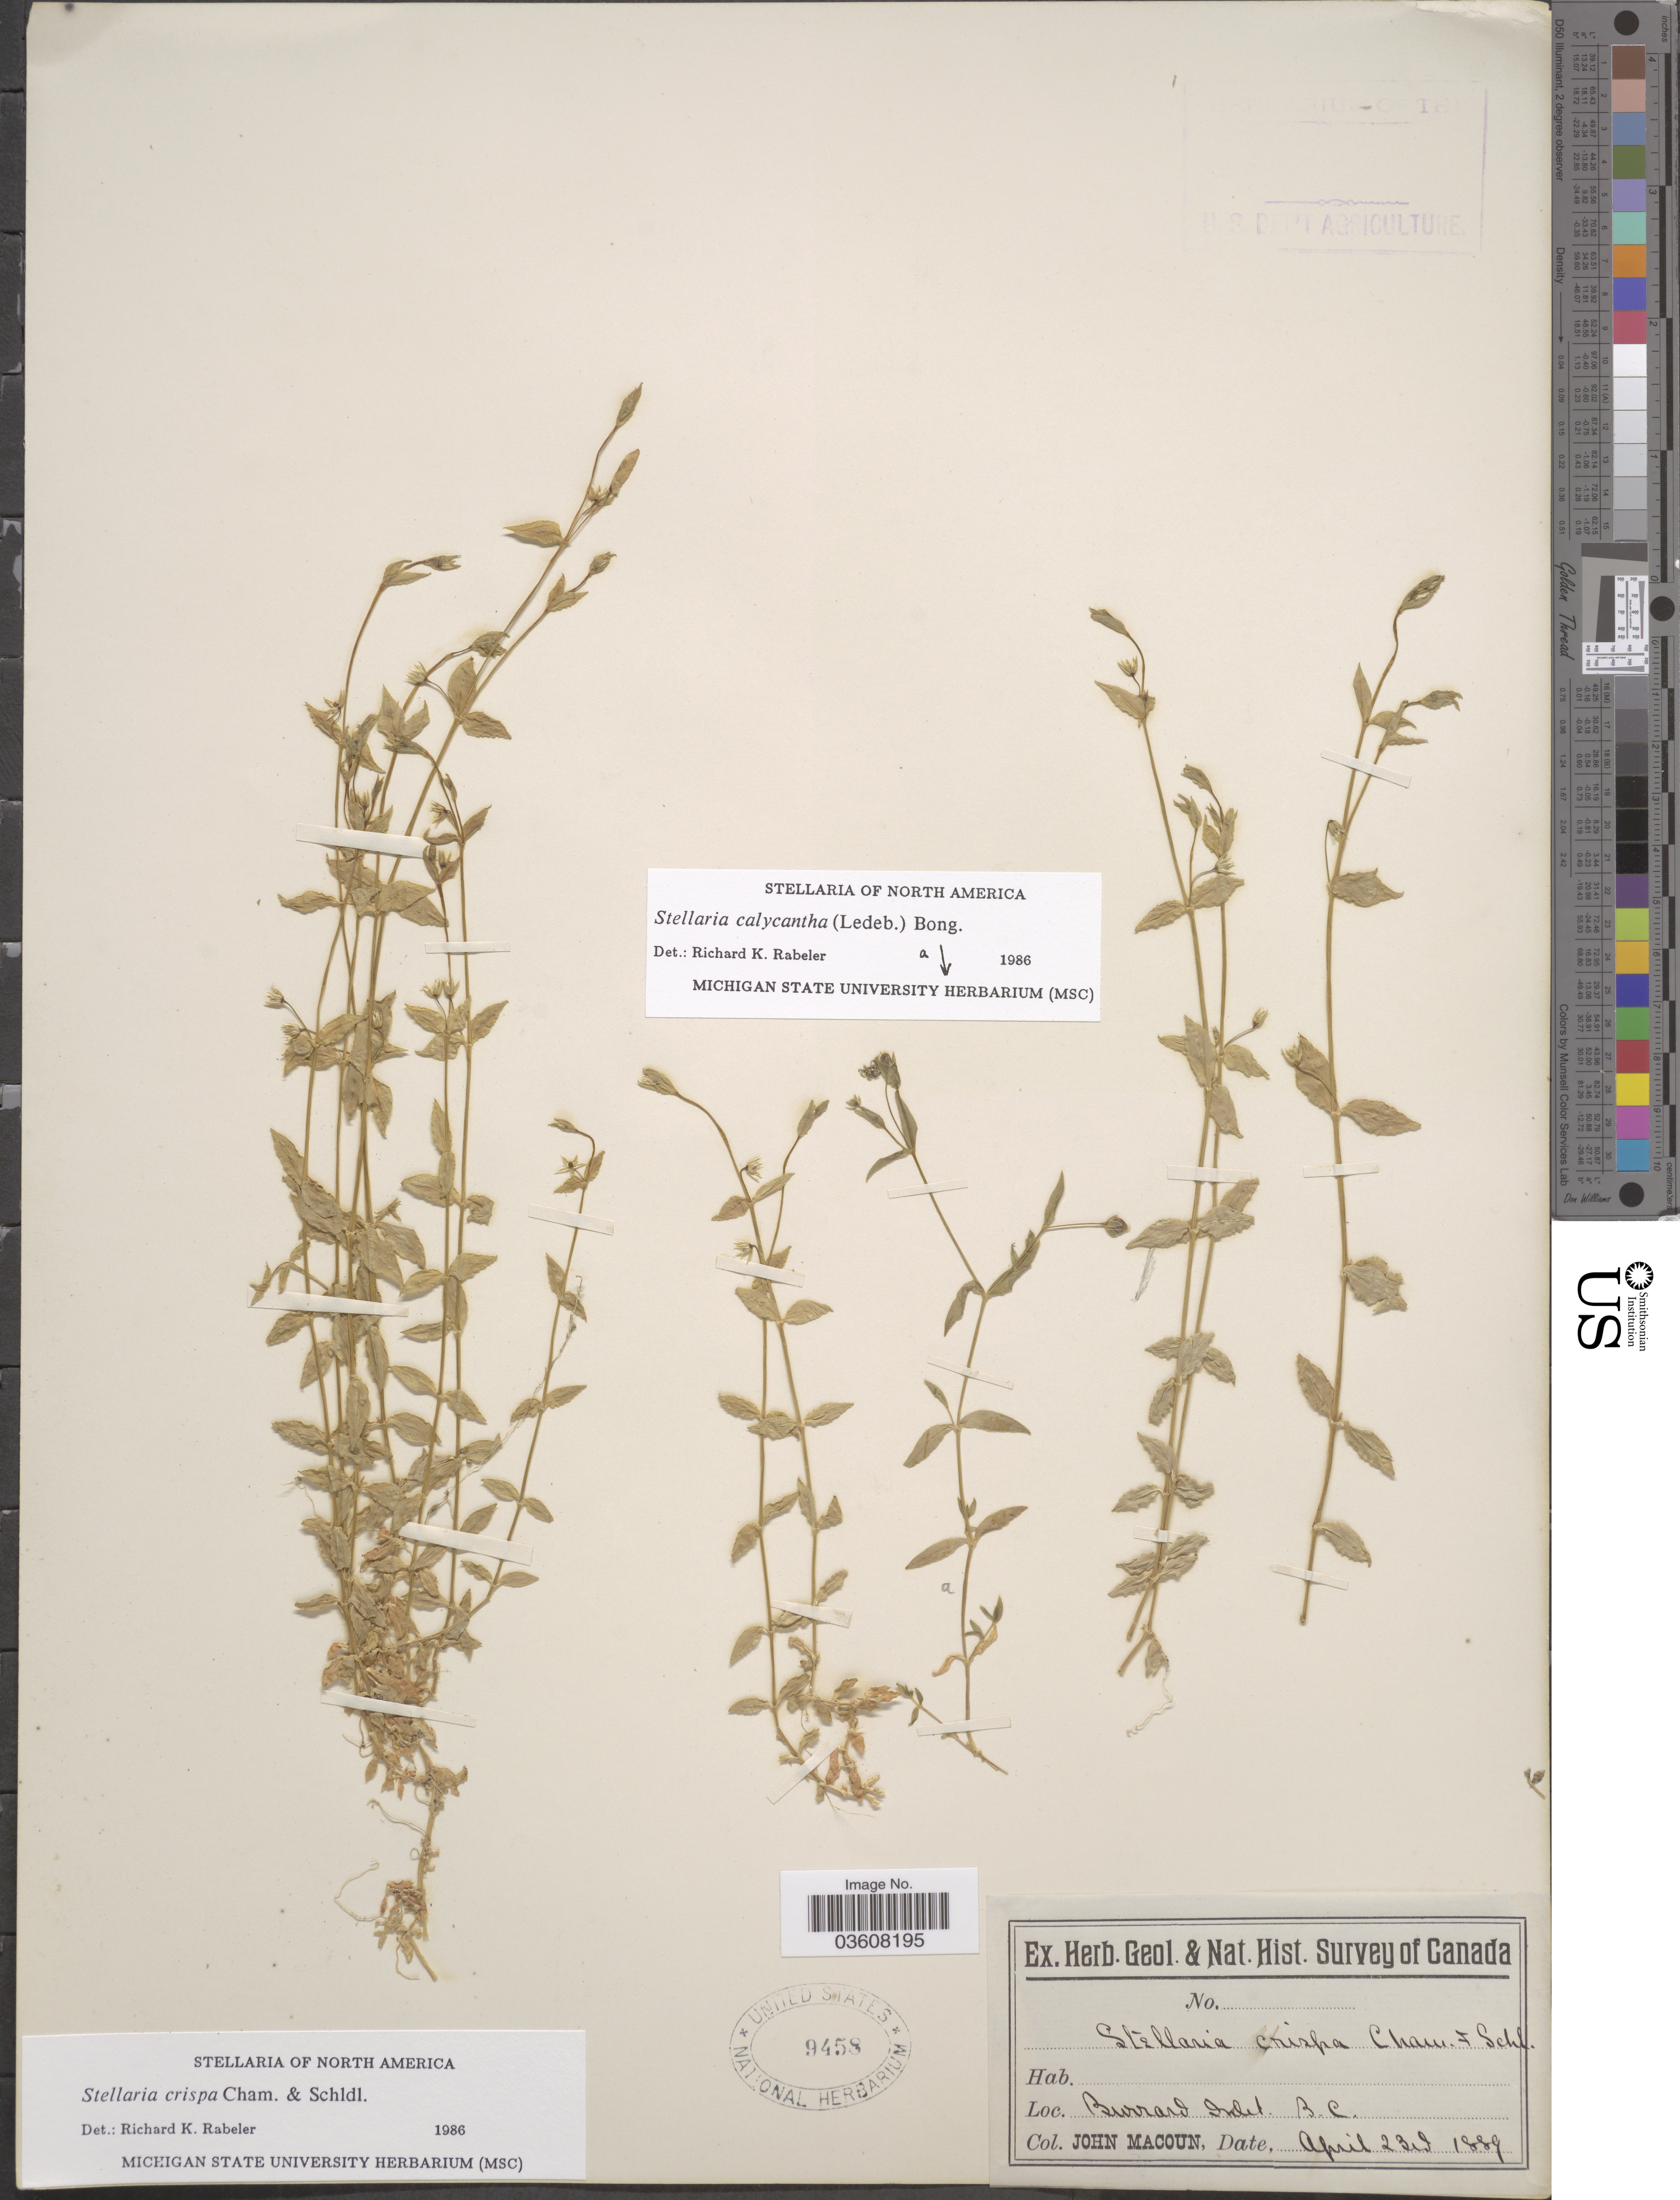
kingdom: Plantae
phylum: Tracheophyta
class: Magnoliopsida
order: Caryophyllales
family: Caryophyllaceae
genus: Stellaria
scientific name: Stellaria crispa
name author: Cham. & Schltdl.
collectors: J. Macoun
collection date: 1889-04-23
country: Canada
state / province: British Columbia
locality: Burrard Inlet.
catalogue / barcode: US 9458